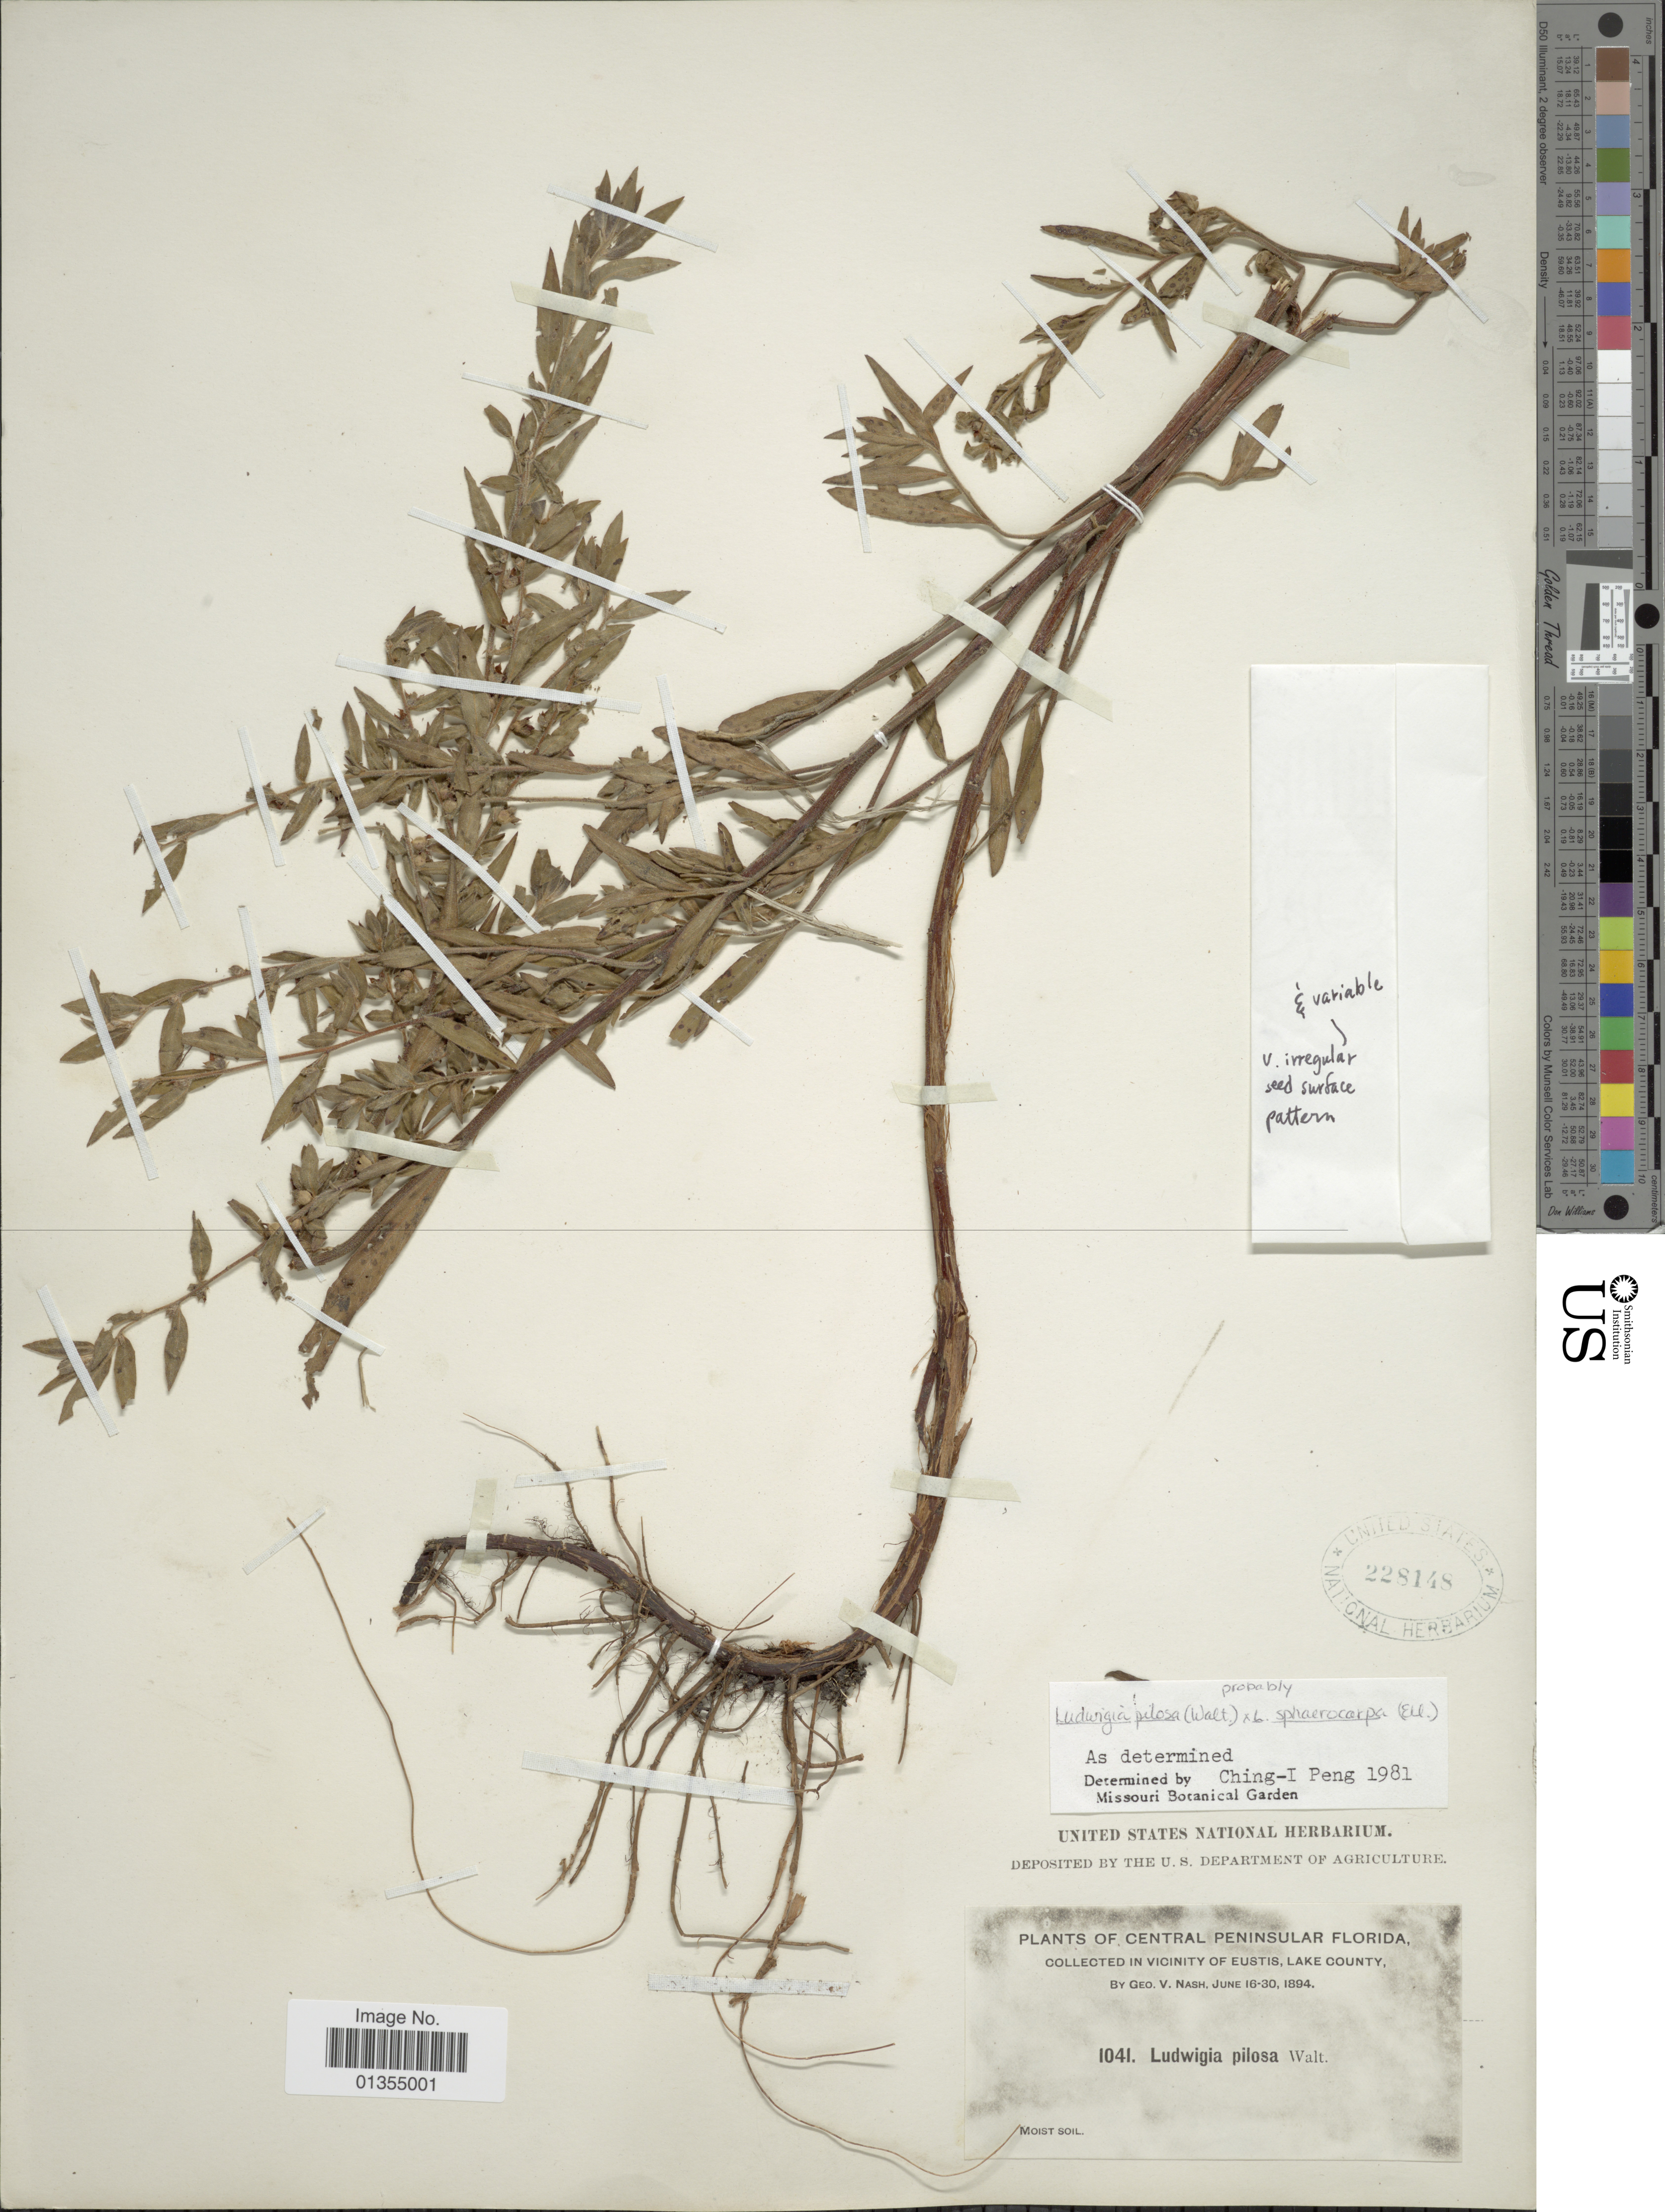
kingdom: Plantae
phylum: Tracheophyta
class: Magnoliopsida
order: Myrtales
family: Onagraceae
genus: Ludwigia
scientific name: Ludwigia pilosa x L. sphaerocarpa Elliott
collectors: G. V. Nash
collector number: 1041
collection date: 1894-06-16/1894-06-30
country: United States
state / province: Florida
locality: Central Peninsular, Vicinity of Eustis, Lake County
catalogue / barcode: US 228148